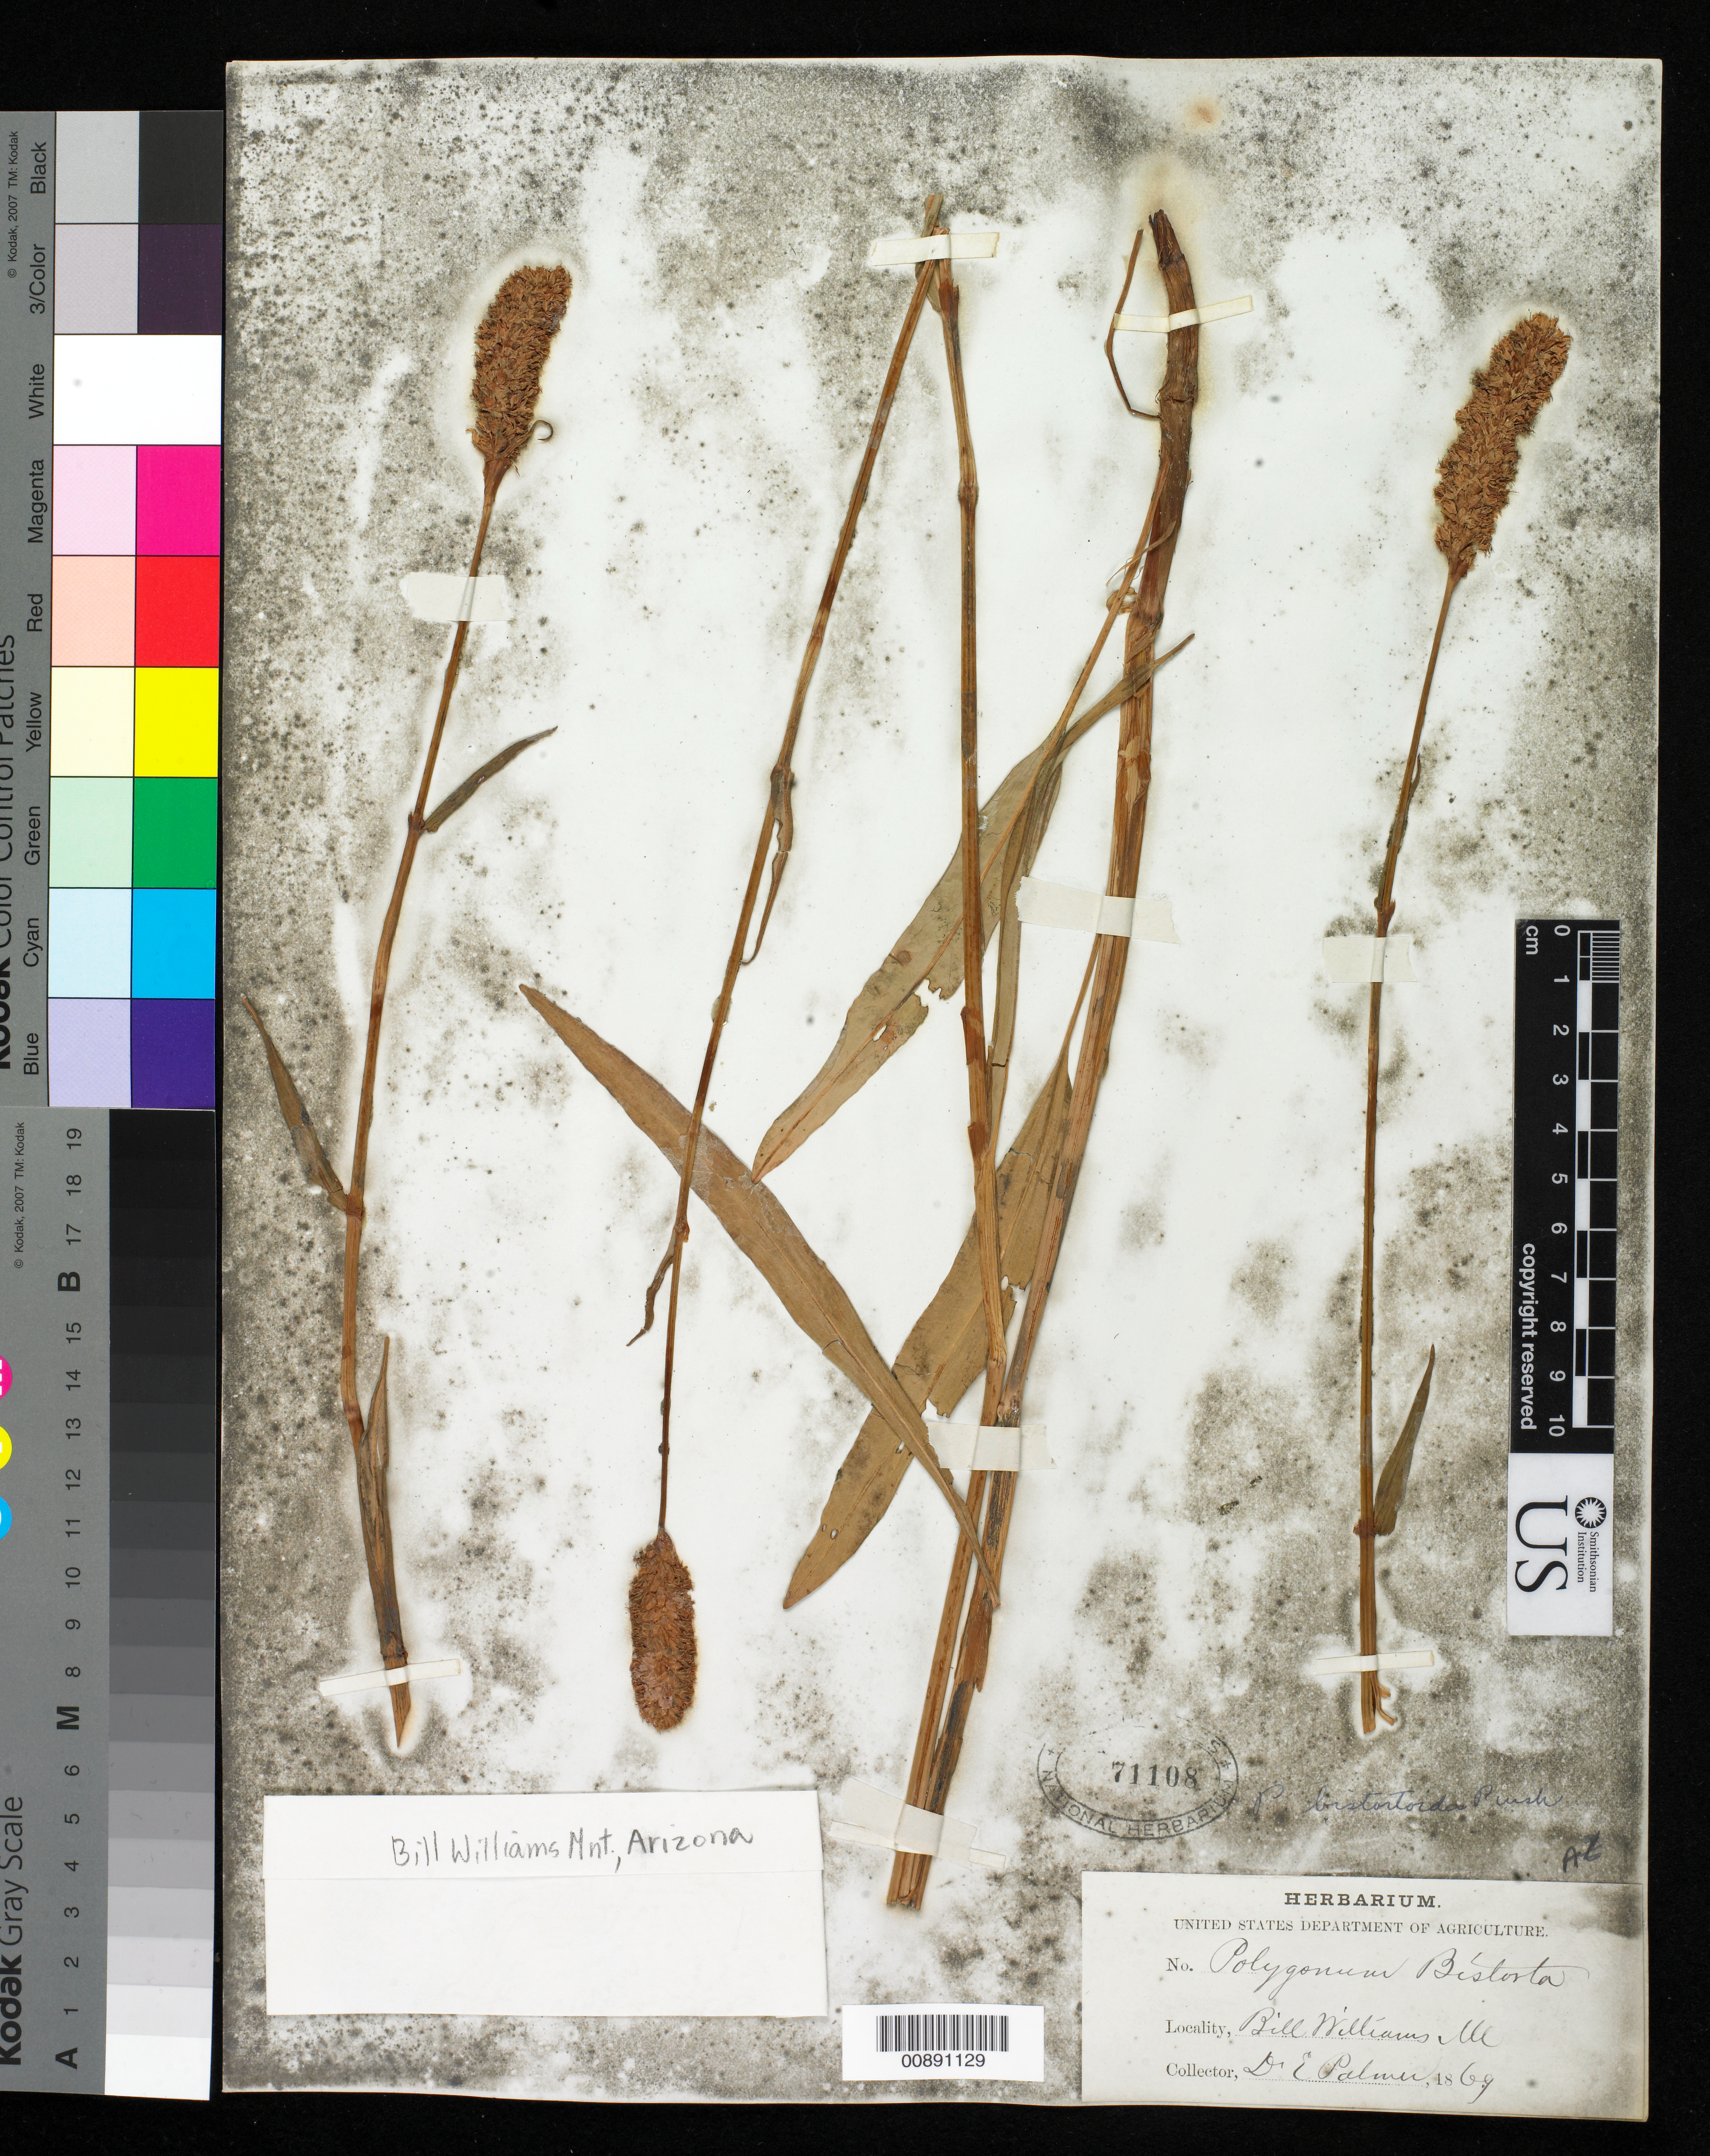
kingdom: Plantae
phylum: Tracheophyta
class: Magnoliopsida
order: Caryophyllales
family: Polygonaceae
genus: Bistorta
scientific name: Bistorta bistortoides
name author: (Pursh) Small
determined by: Strong, Mark T., (BOT), Smithsonian Institution - National Museum of Natural History (UNITED STATES)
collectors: E. Palmer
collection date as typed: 1869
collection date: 1869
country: United States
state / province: Arizona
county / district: Coconino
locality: Bill Williams Mts.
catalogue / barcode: US 71108